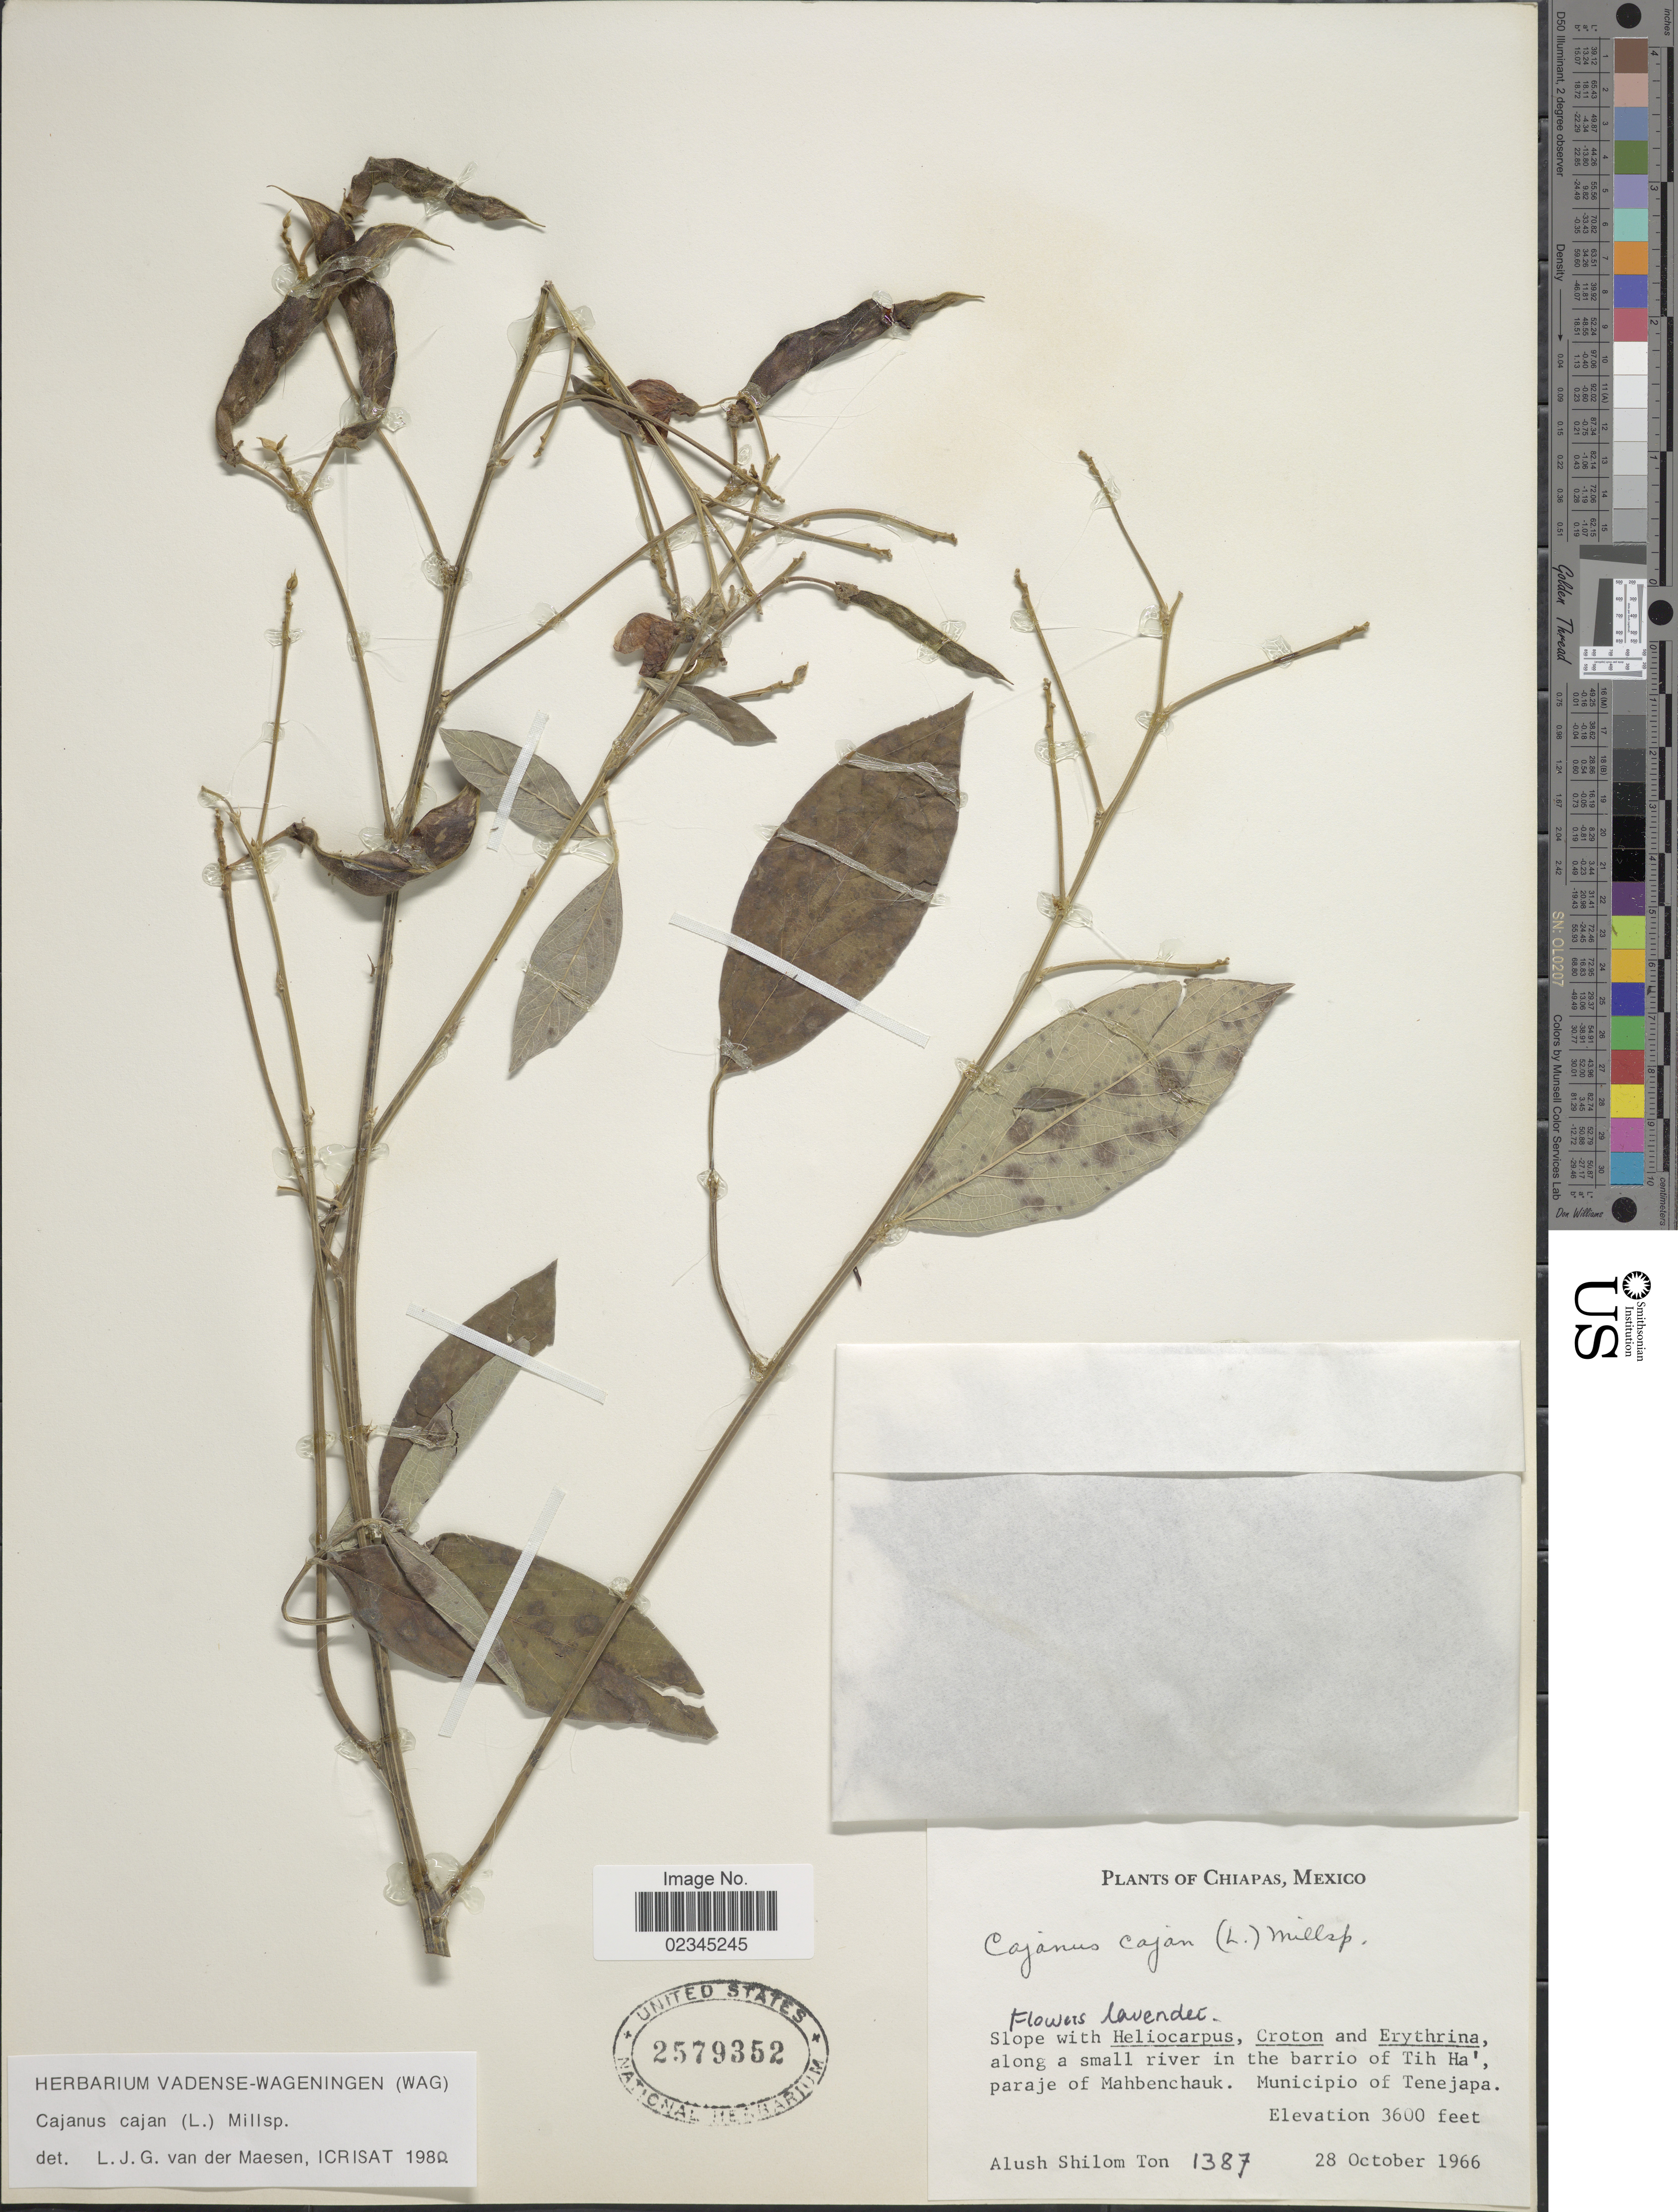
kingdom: Plantae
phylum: Tracheophyta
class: Magnoliopsida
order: Fabales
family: Fabaceae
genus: Cajanus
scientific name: Cajanus cajan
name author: (L.) Huth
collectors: A. M. Ton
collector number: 1387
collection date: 1966-10-28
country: Mexico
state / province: Chiapas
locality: In the barrio of Tih Ha', paraje of Mahbenchauk. Municipio of Tenejapa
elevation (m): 1097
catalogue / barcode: US 2579352